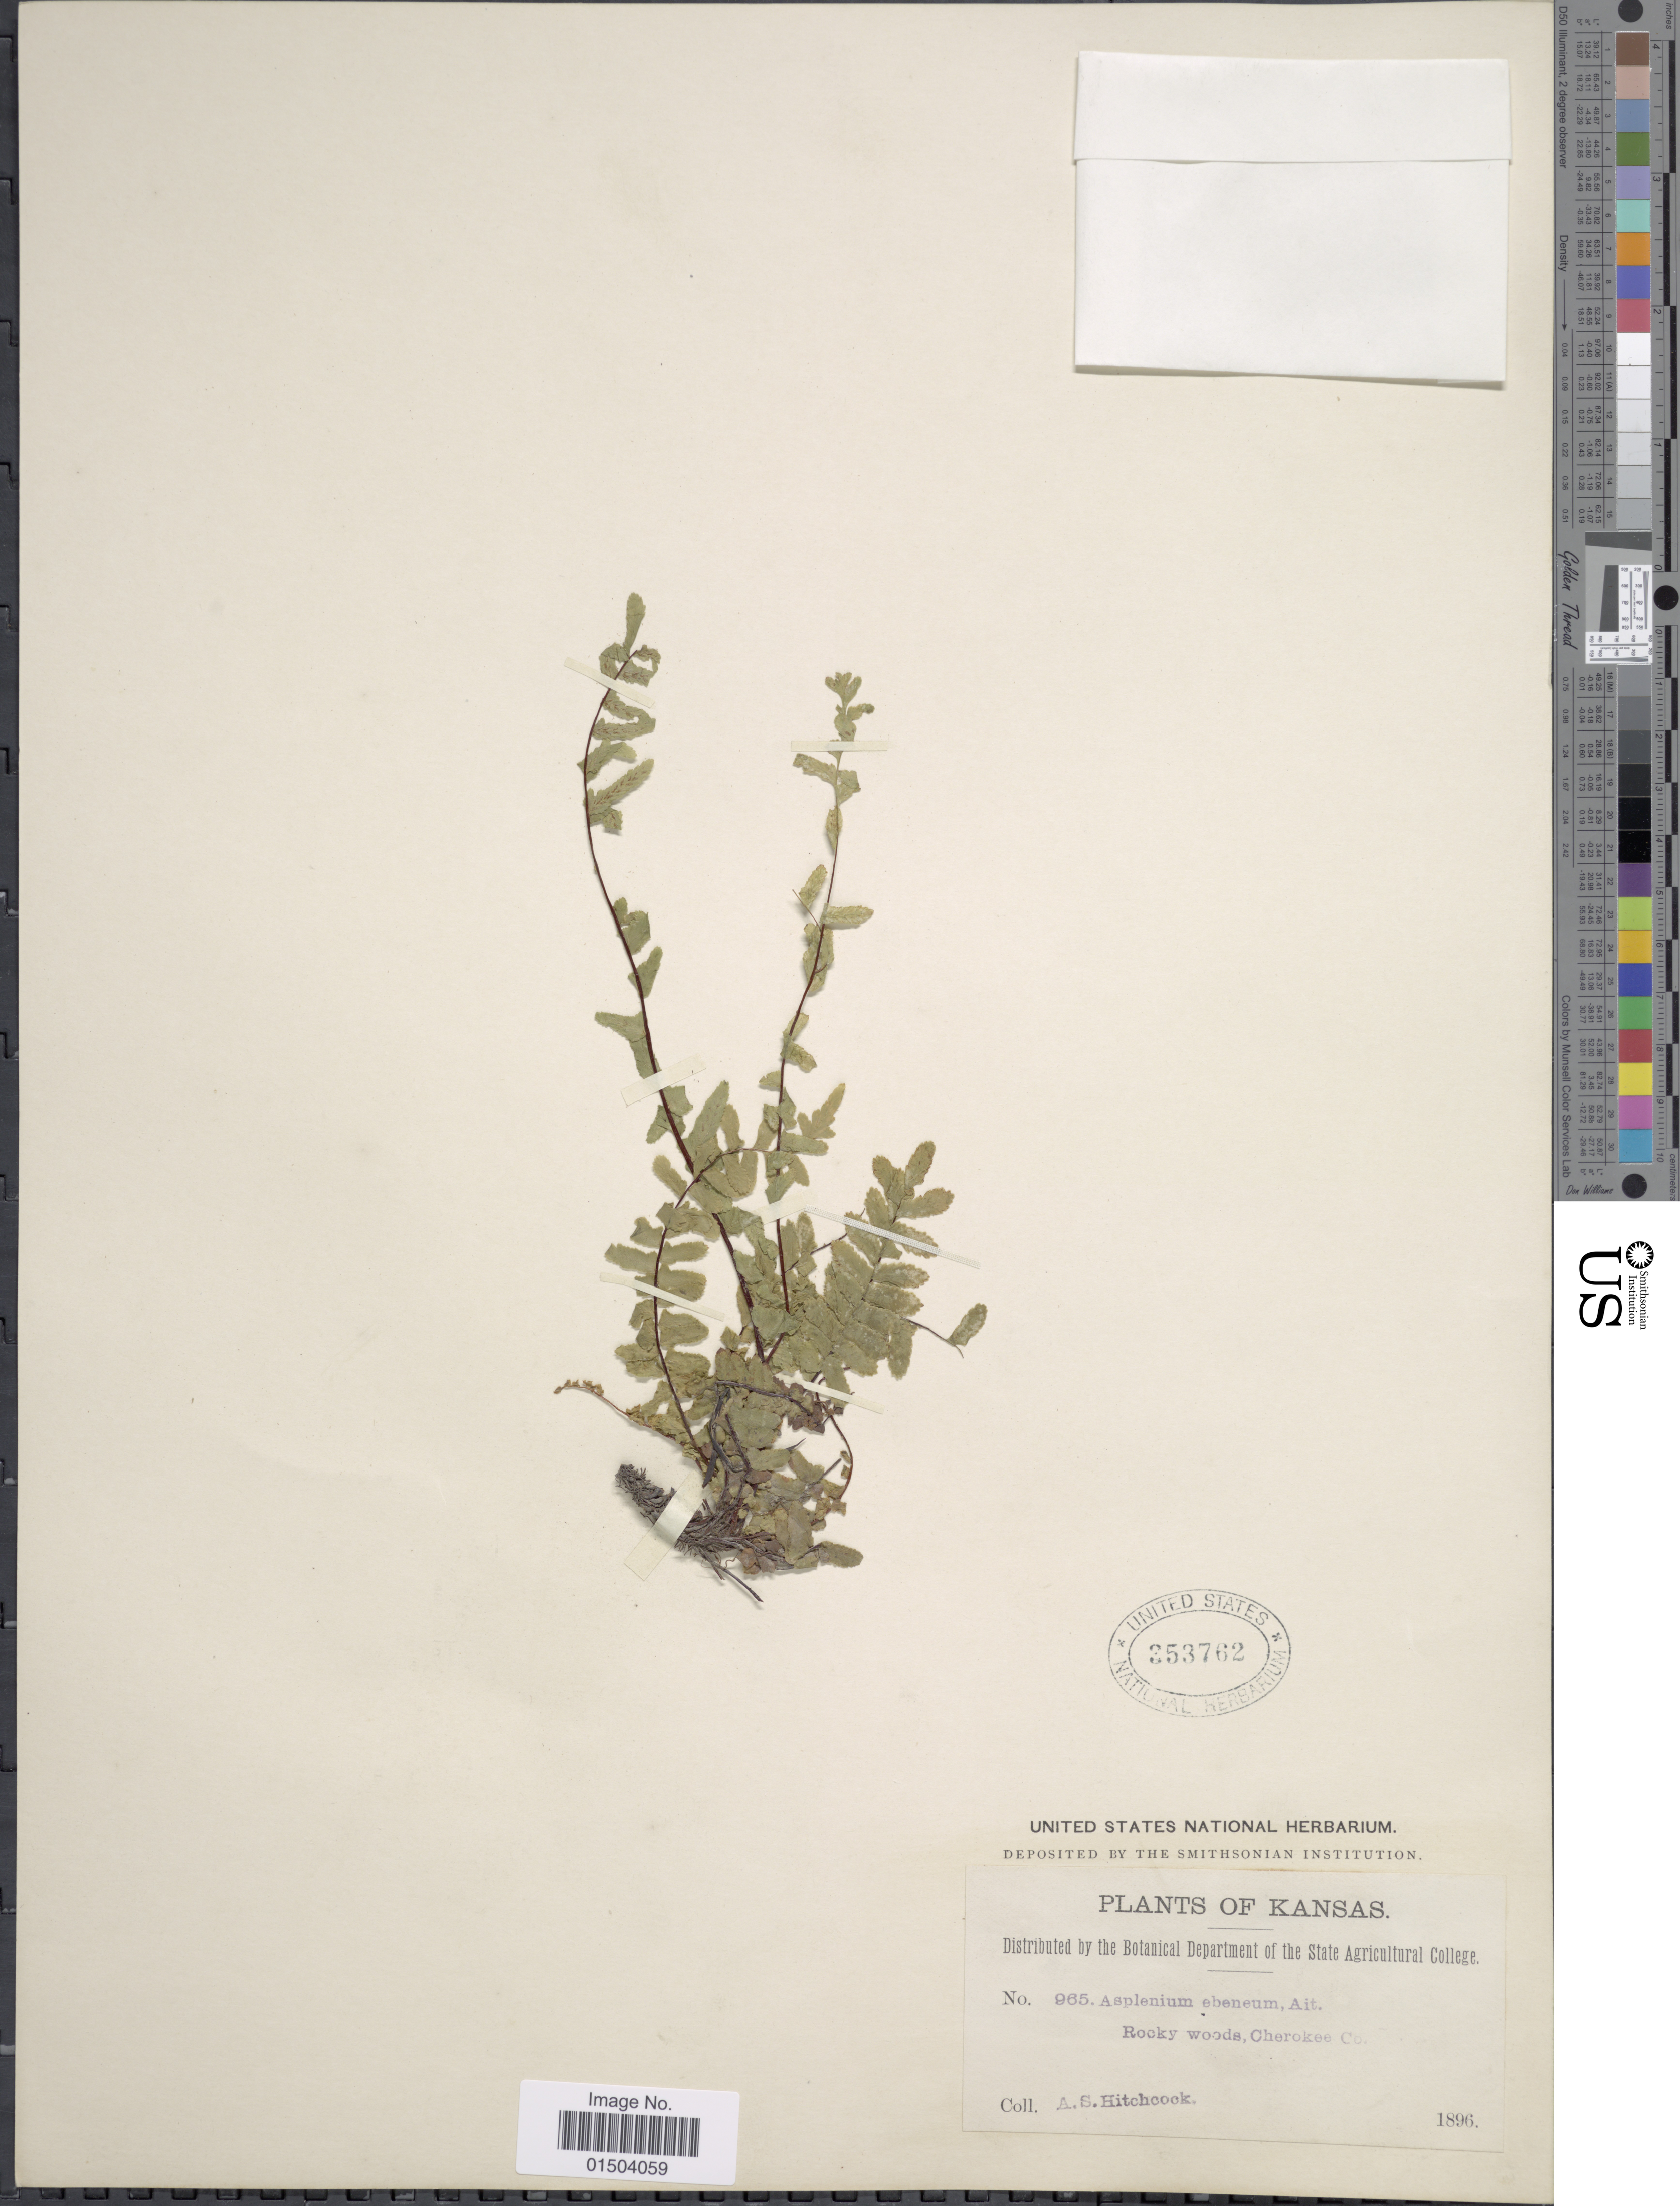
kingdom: Plantae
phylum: Tracheophyta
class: Polypodiopsida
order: Polypodiales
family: Aspleniaceae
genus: Asplenium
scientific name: Asplenium platyneuron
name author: (L.) Britton, Stearns & Poggenb.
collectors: A. S. Hitchcock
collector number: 965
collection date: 1896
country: United States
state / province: Kansas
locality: Rocky woods, Cherokee Co.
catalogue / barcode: US 353762